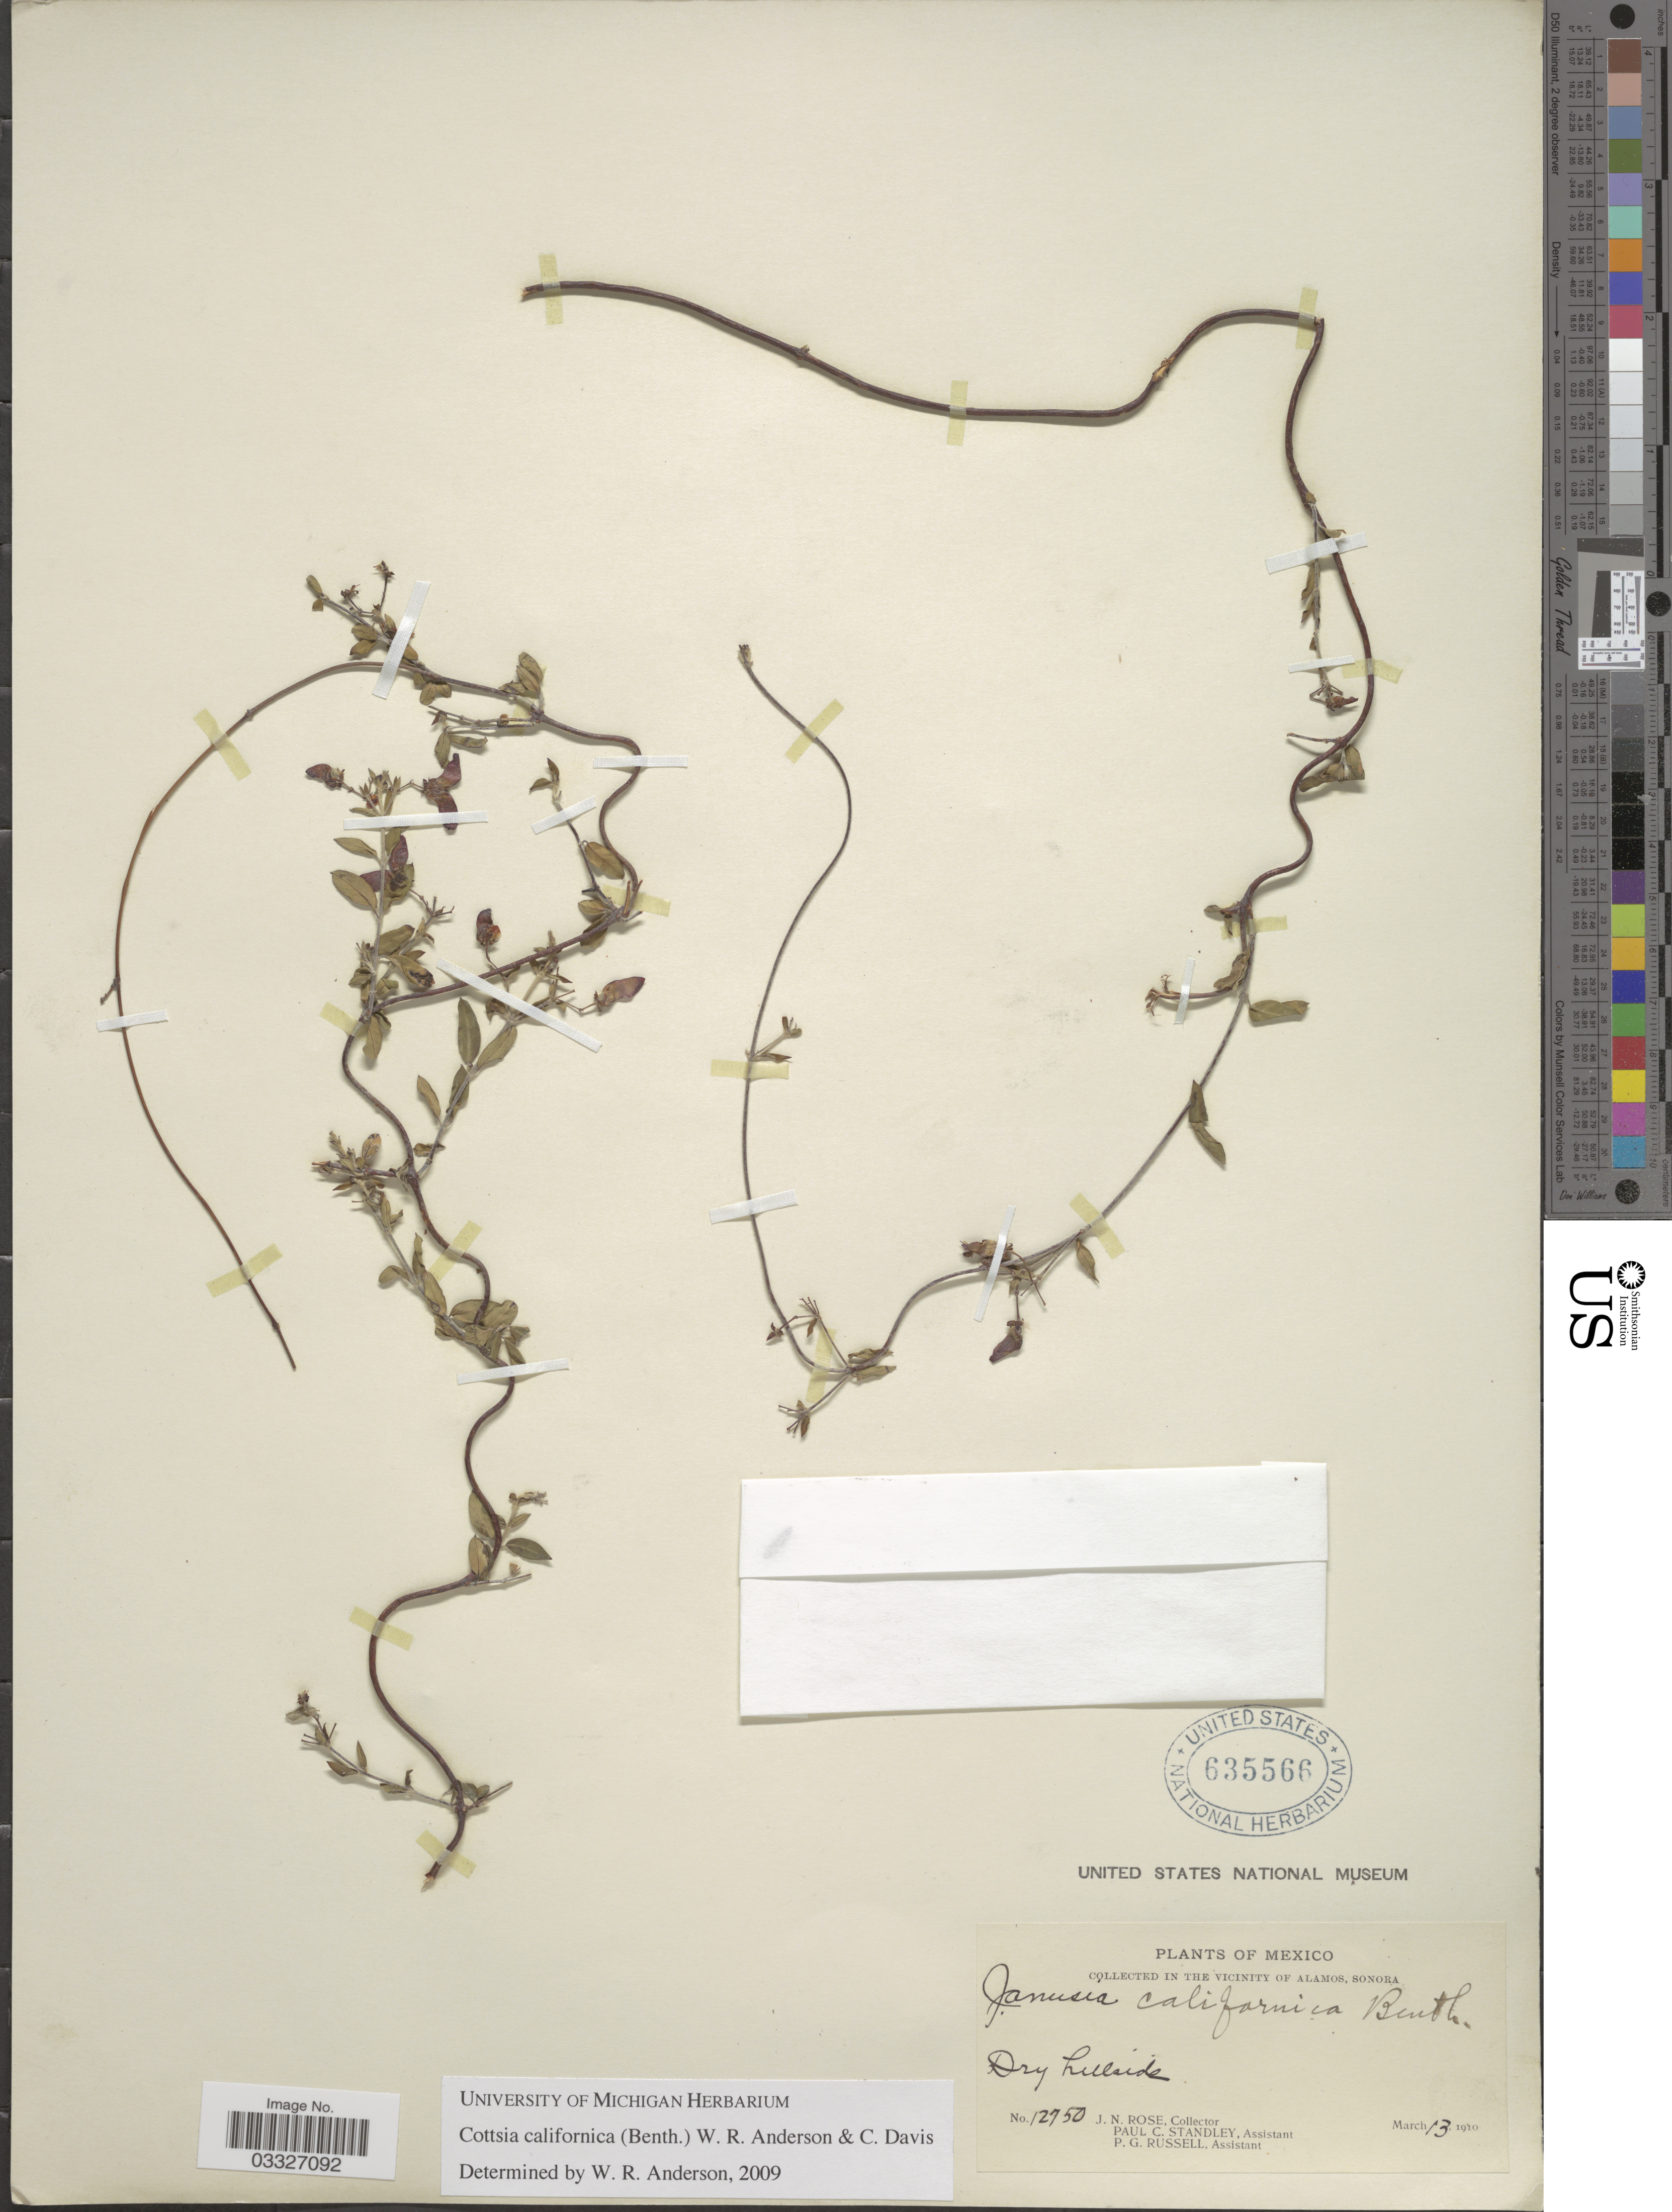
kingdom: Plantae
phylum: Tracheophyta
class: Magnoliopsida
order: Malpighiales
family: Malpighiaceae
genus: Cottsia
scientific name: Cottsia californica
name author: (Benth.) W.R. Anderson & C. Davis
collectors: J. N. Rose, P. C. Standley & P. G. Russell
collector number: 12750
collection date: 1910-03-13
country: Mexico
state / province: Sinaloa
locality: The Vicinity of Alamos.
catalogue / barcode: US 635566